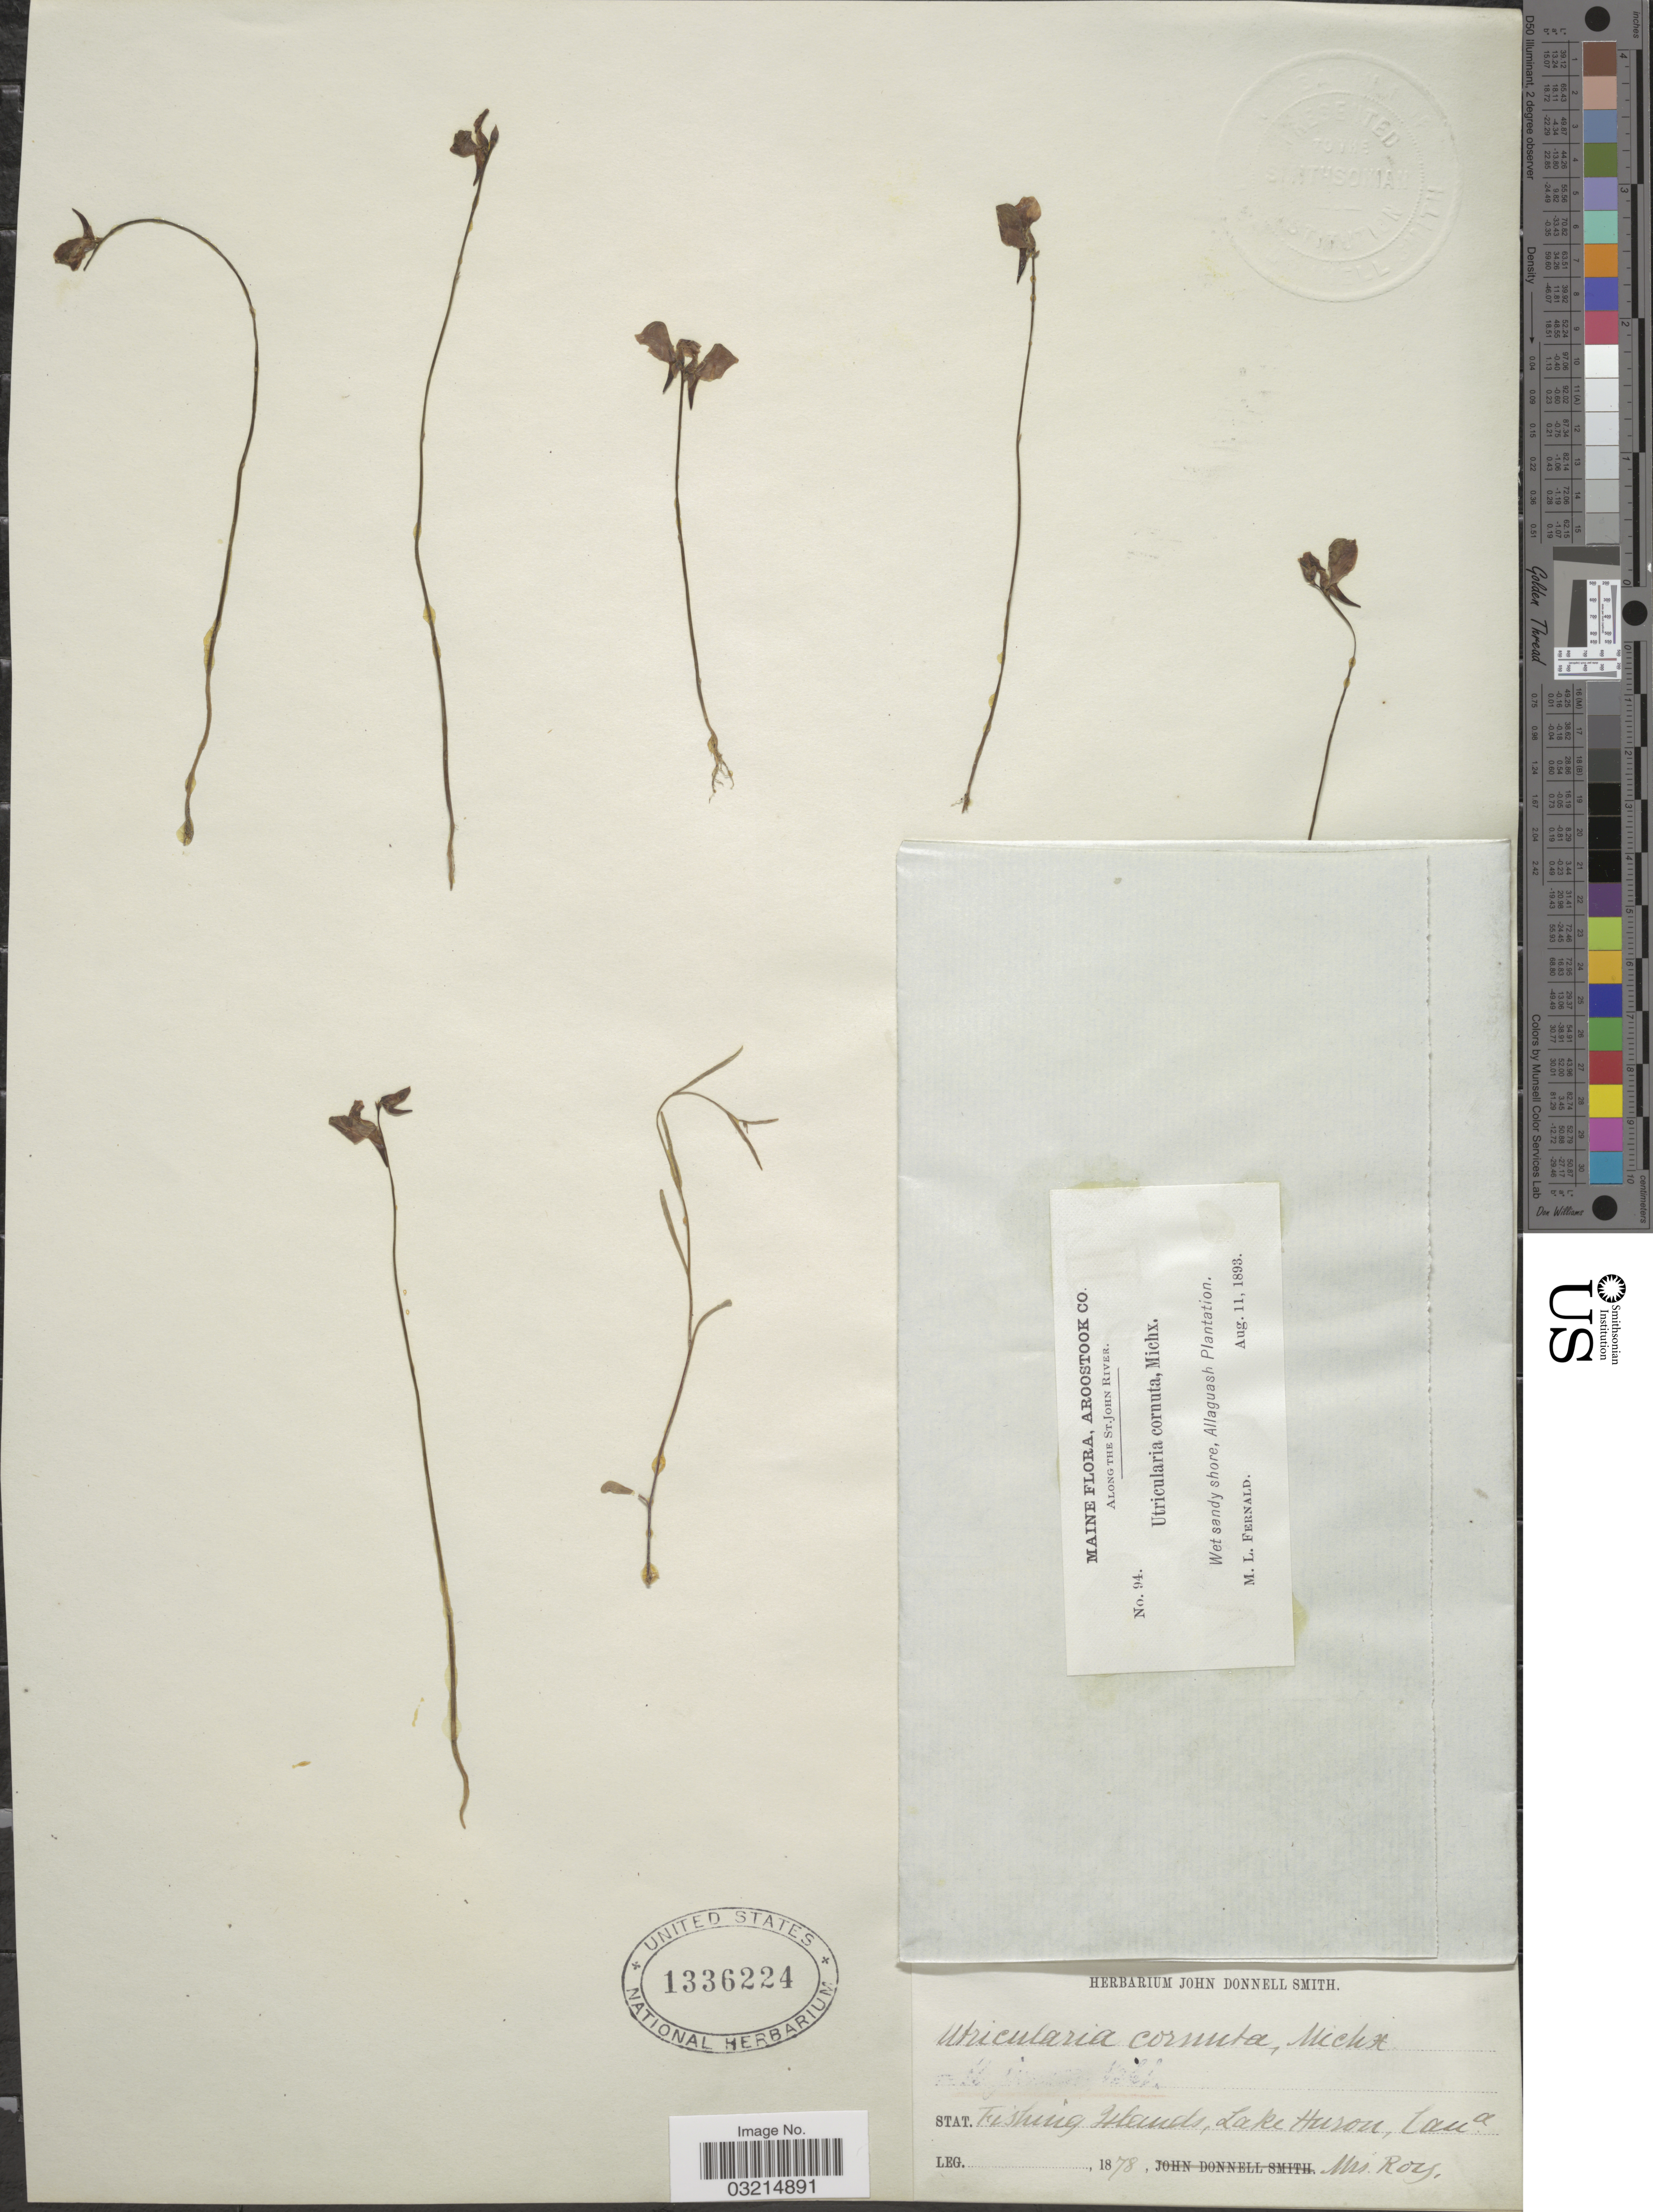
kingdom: Plantae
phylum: Tracheophyta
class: Magnoliopsida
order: Lamiales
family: Lentibulariaceae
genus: Utricularia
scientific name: Utricularia cornuta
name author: Michx.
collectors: Roy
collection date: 1878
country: Canada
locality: Stat. Fishing Islands, Lake Huson.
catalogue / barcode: US 1336224